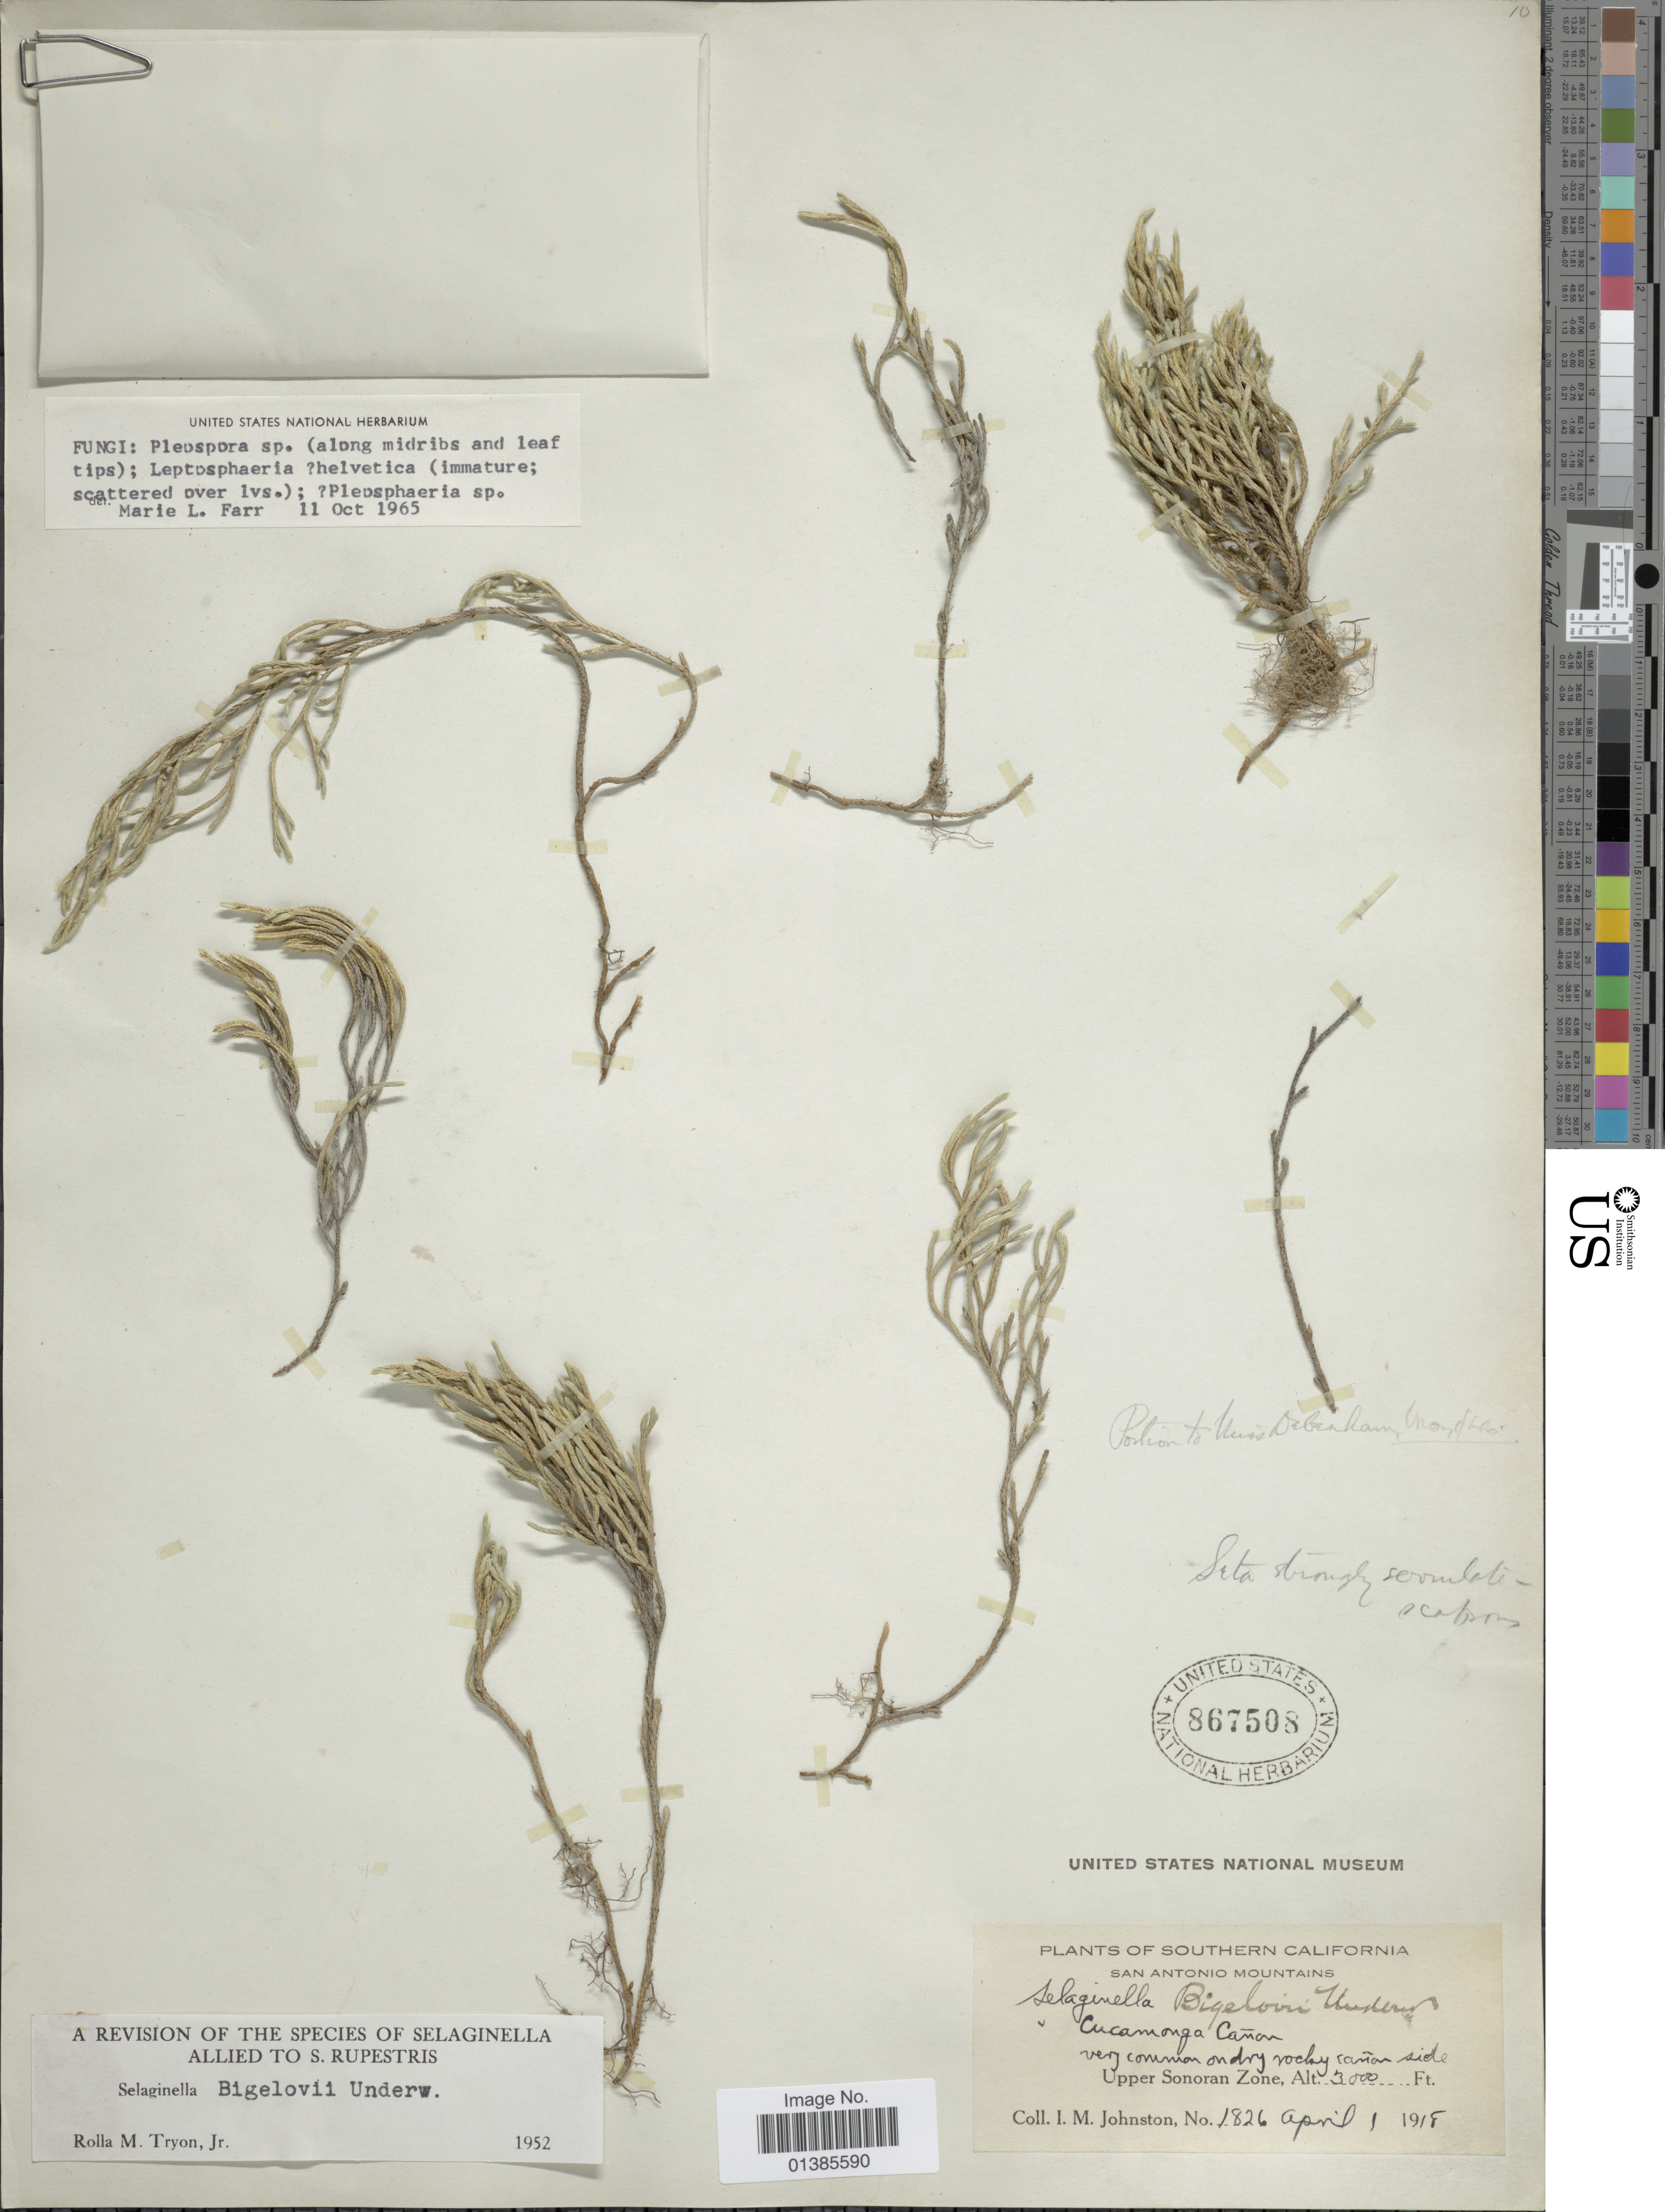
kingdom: Plantae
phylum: Tracheophyta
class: Lycopodiopsida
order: Selaginellales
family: Selaginellaceae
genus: Selaginella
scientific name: Selaginella bigelovii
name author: Underw.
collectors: I.M. Johnston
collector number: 1826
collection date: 1918-04-01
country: United States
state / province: California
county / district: Los Angeles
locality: Southern California. Cucamonga Cañon. San Antonio Mountains. Upper Sonoran Zone.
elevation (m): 914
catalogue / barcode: US 867508